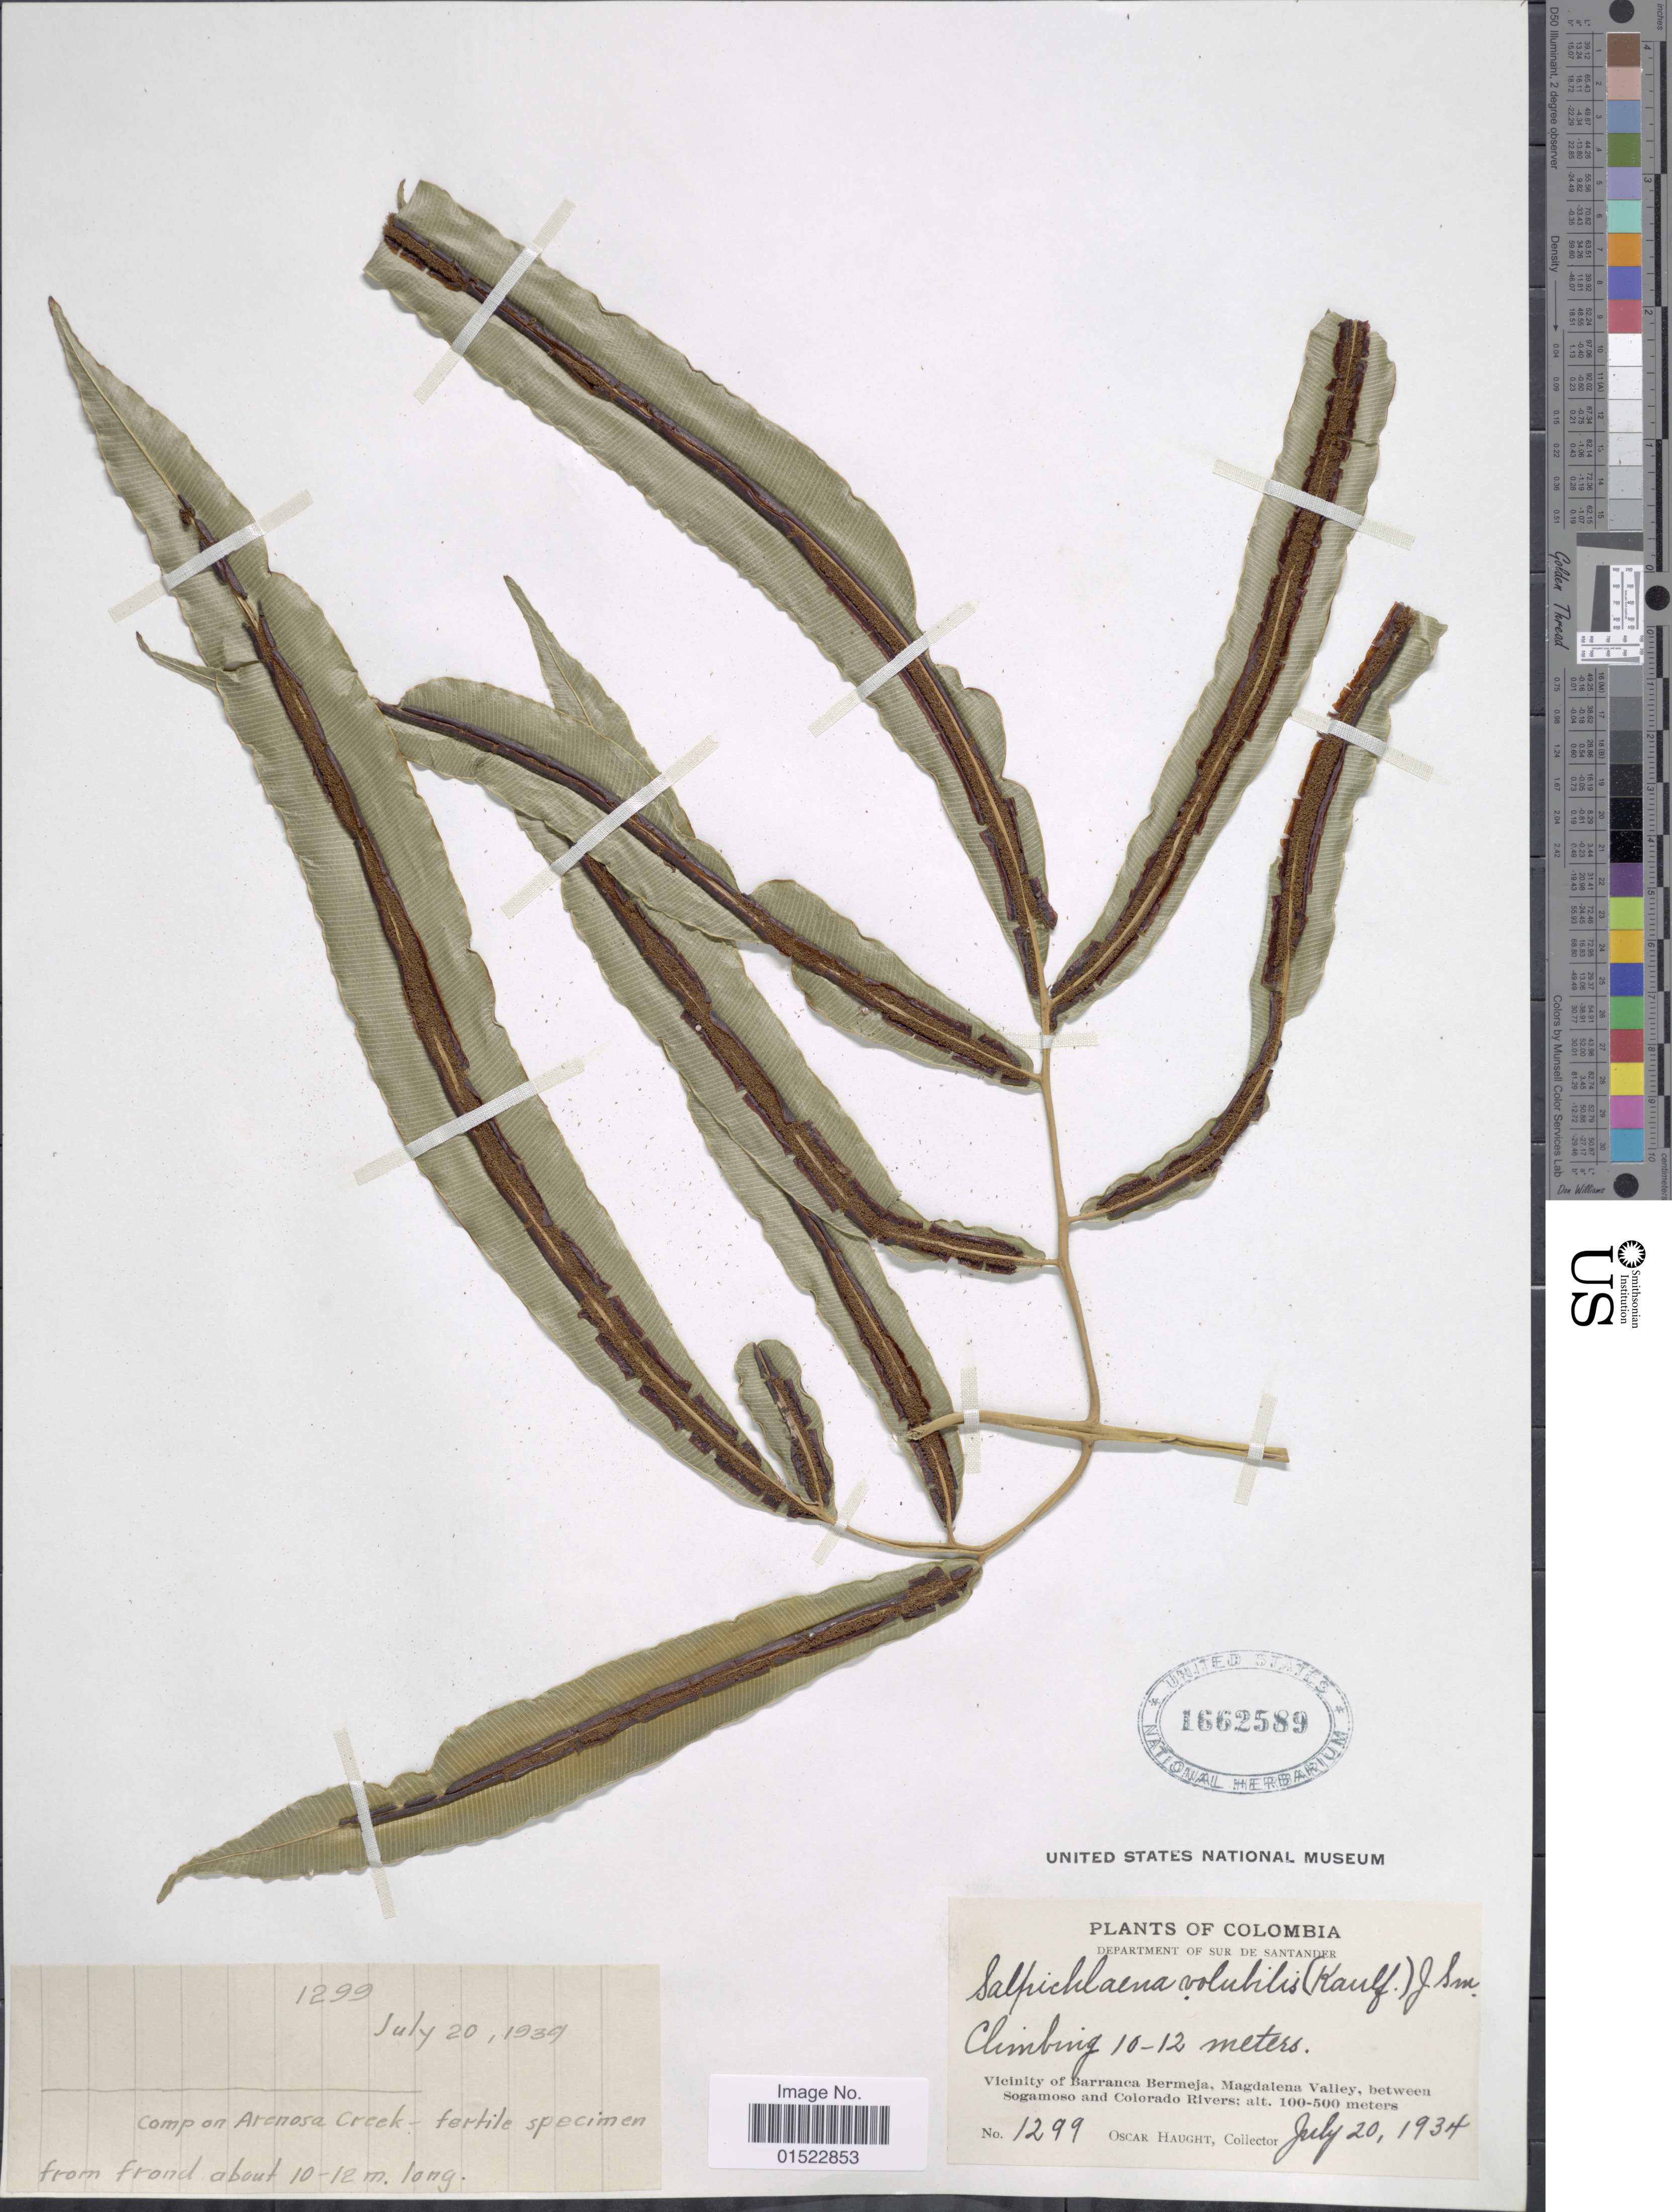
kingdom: Plantae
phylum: Tracheophyta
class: Polypodiopsida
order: Polypodiales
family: Blechnaceae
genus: Salpichlaena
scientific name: Salpichlaena volubilis subsp. volubilis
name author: (Kaulf.) J. Sm.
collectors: O. L. Haught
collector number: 1299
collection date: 1934-07-20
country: Colombia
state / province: Santander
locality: Department of Sur de Santader, Vicinity of Barranca Bermeja, Magdalena Valley, between Sogamoso and Colorado Rivers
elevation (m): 100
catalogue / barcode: US 1662589